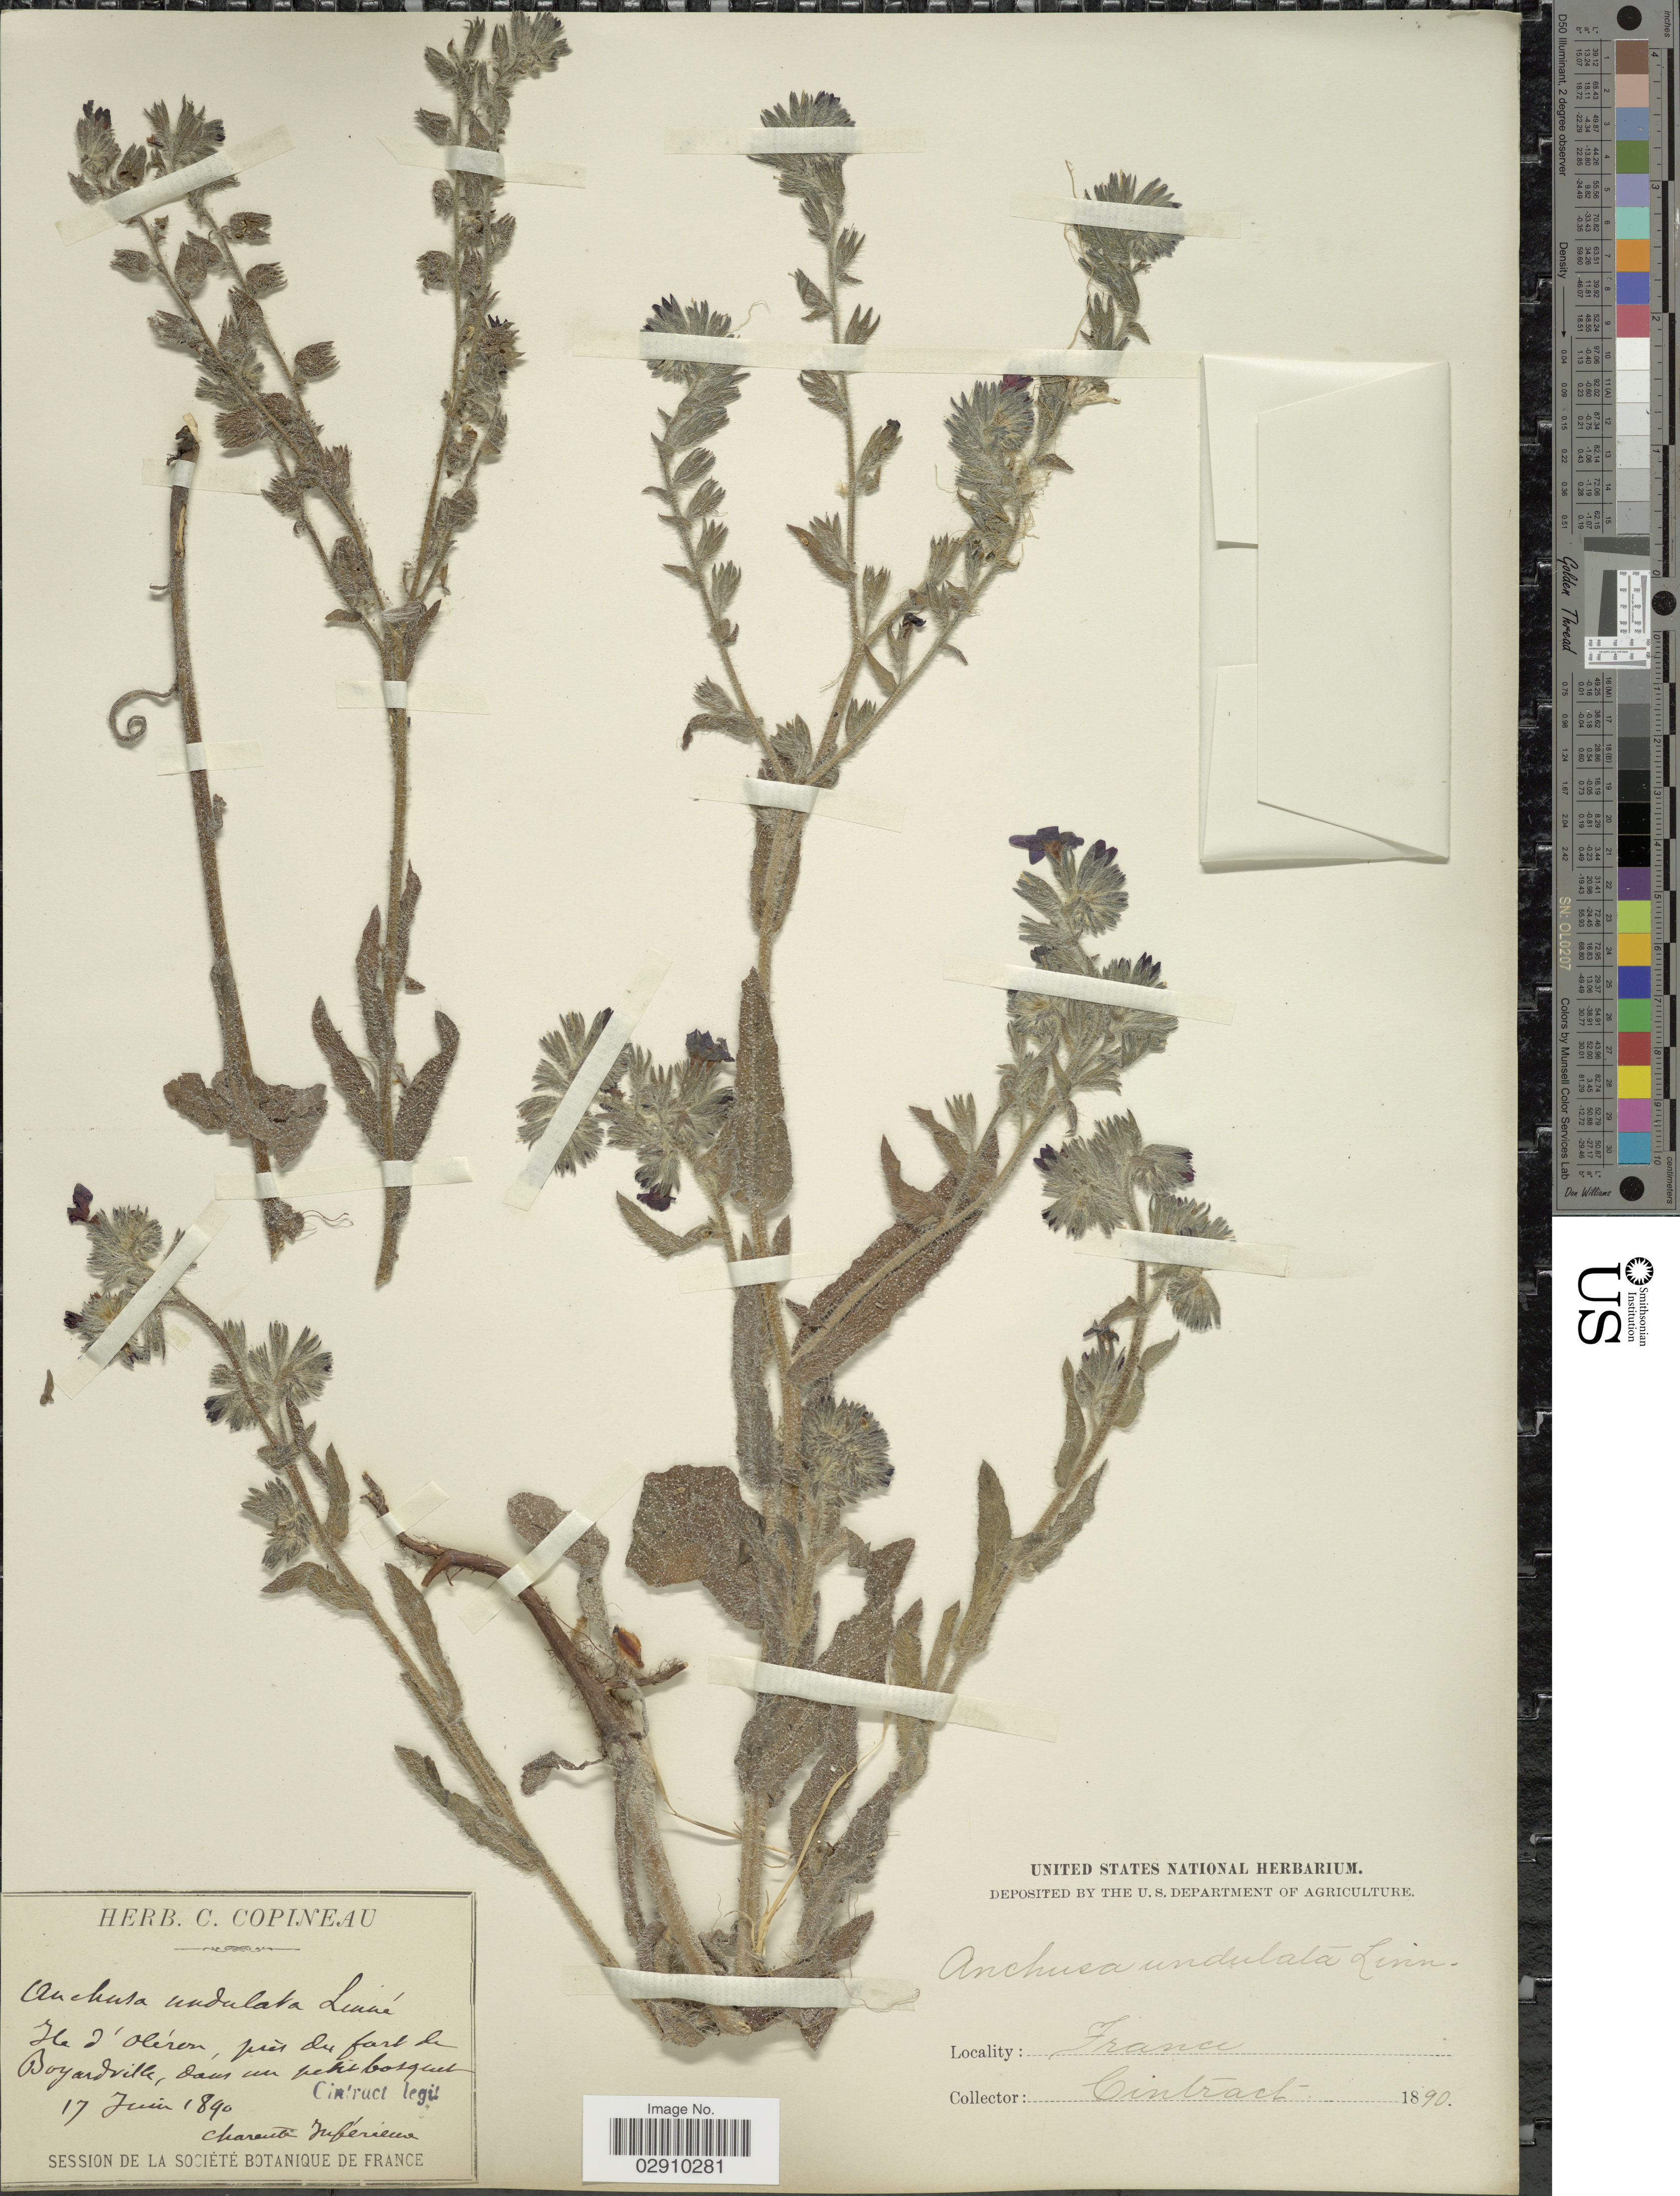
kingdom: Plantae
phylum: Tracheophyta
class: Magnoliopsida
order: Boraginales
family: Boraginaceae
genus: Anchusa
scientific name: Anchusa undulata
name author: L.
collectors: Cintract, --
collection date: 1890-06-17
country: France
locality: Ile d'Oléron, près du fort de Boyardville, dans un petit bosques, Charente Inférieure.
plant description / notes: Corrected "Ile d'Oléren, prés du ford de Boyardville, dans un petri bosque" to "Ile d'Oléron, près du fort de Boyardville, dans un petit bosques, Charente Inférieure."